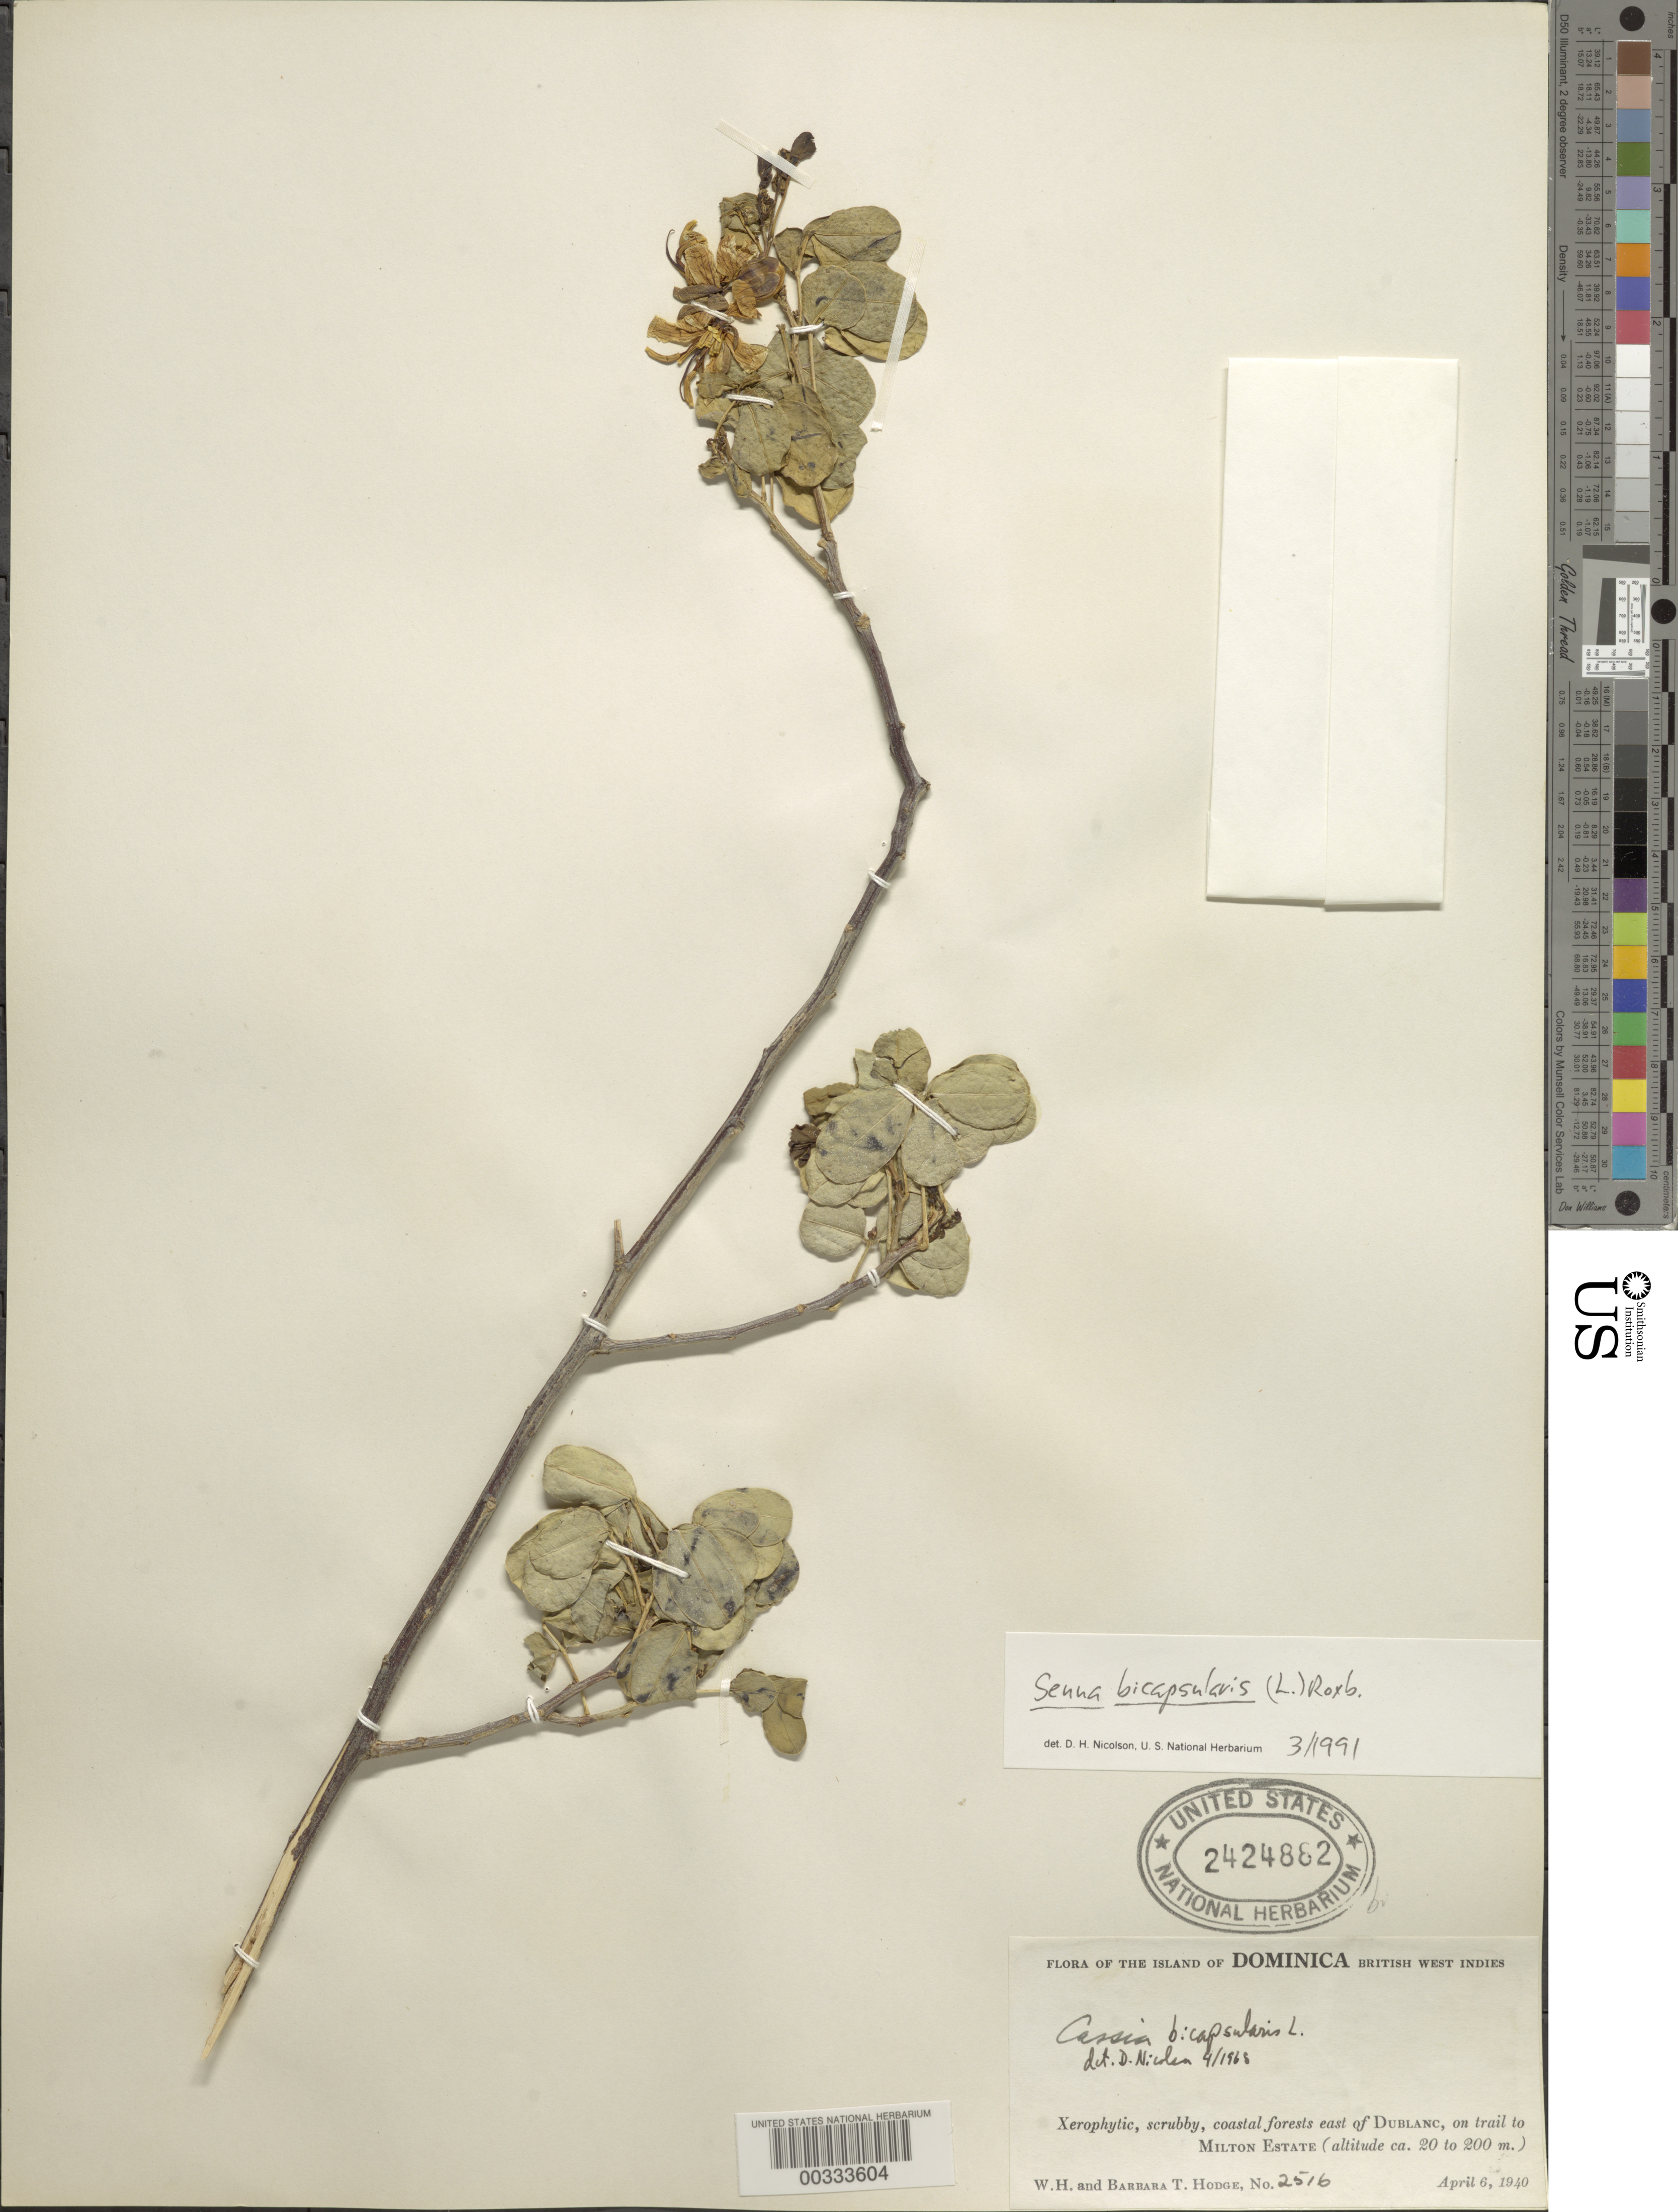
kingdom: Plantae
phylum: Tracheophyta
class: Magnoliopsida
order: Fabales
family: Fabaceae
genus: Senna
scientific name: Senna bicapsularis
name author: (L.) Roxb.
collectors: W. Hodge & B. Hodge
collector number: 2516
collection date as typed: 06 Apr 1940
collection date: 1940-04-06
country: Dominica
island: Dominica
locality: E of dublanc, on trail to milton estate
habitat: Coastal forests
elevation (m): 20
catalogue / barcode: US 2424862